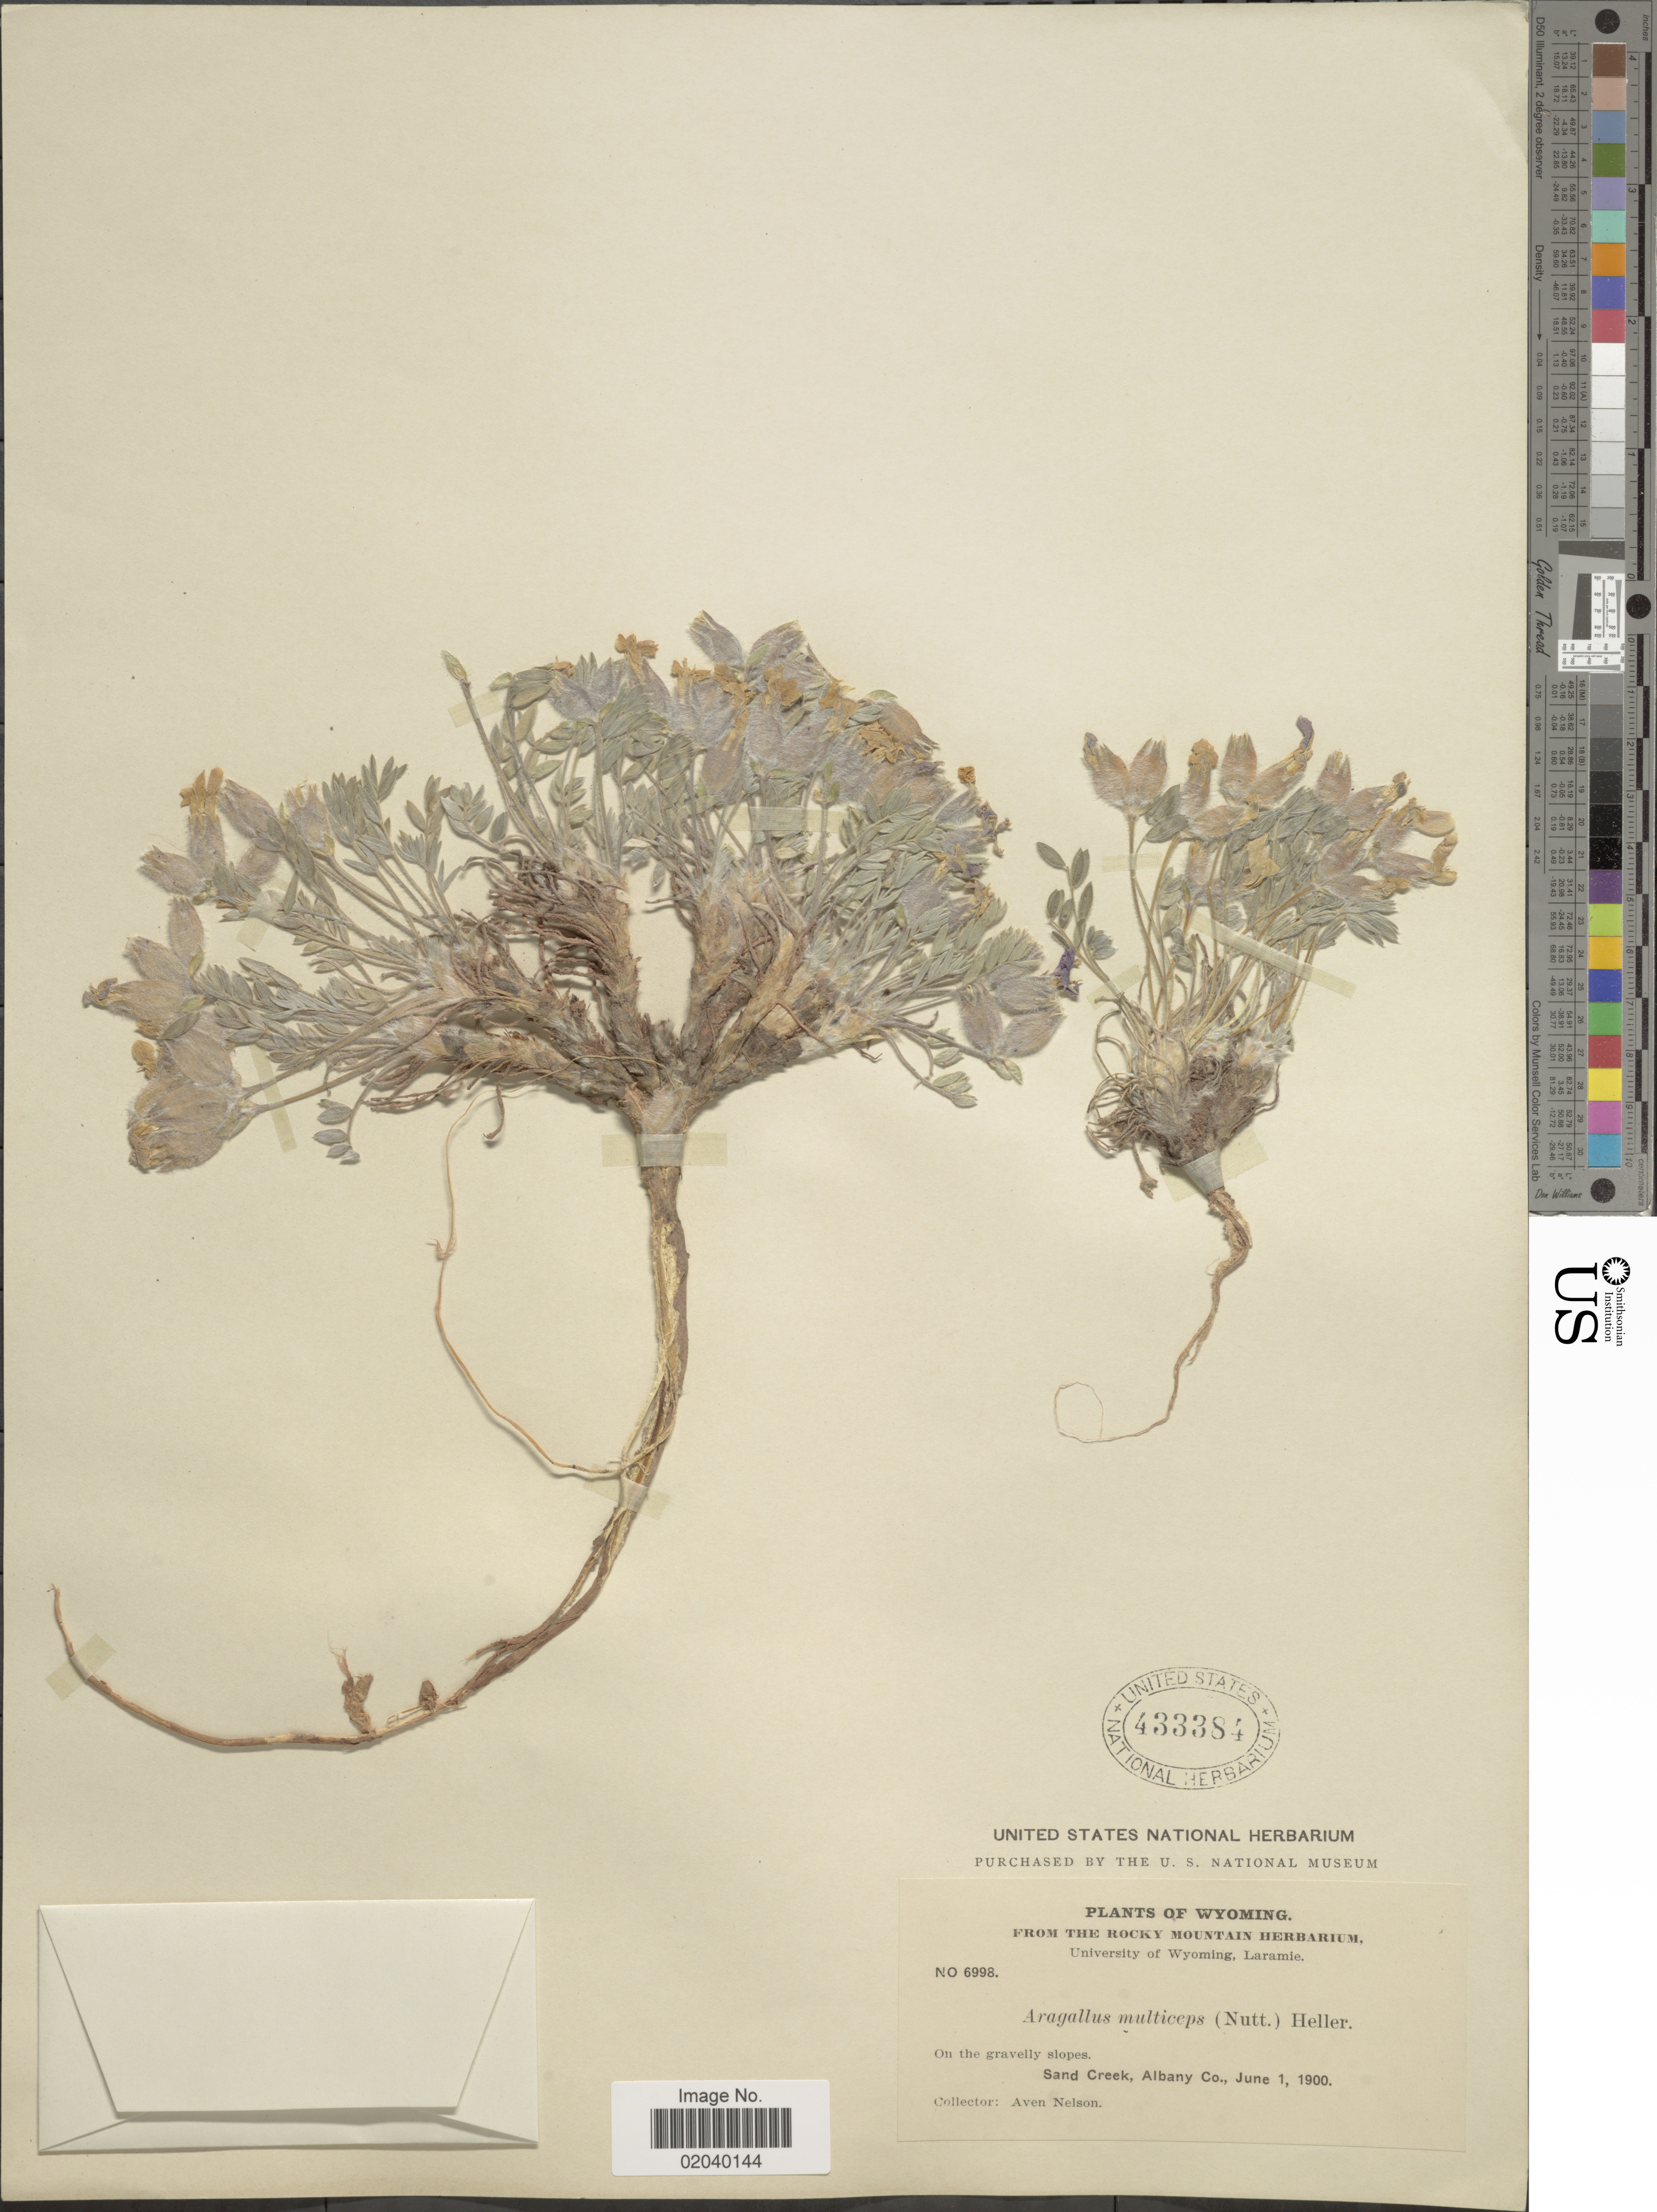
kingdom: Plantae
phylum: Tracheophyta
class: Magnoliopsida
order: Fabales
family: Fabaceae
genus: Oxytropis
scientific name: Oxytropis muticeps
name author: Nutt.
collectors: A. Nelson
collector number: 6998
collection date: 1900-06-01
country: United States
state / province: Wyoming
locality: On the gravelly slopes, Sand Creek, Albany Co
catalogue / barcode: US 433384